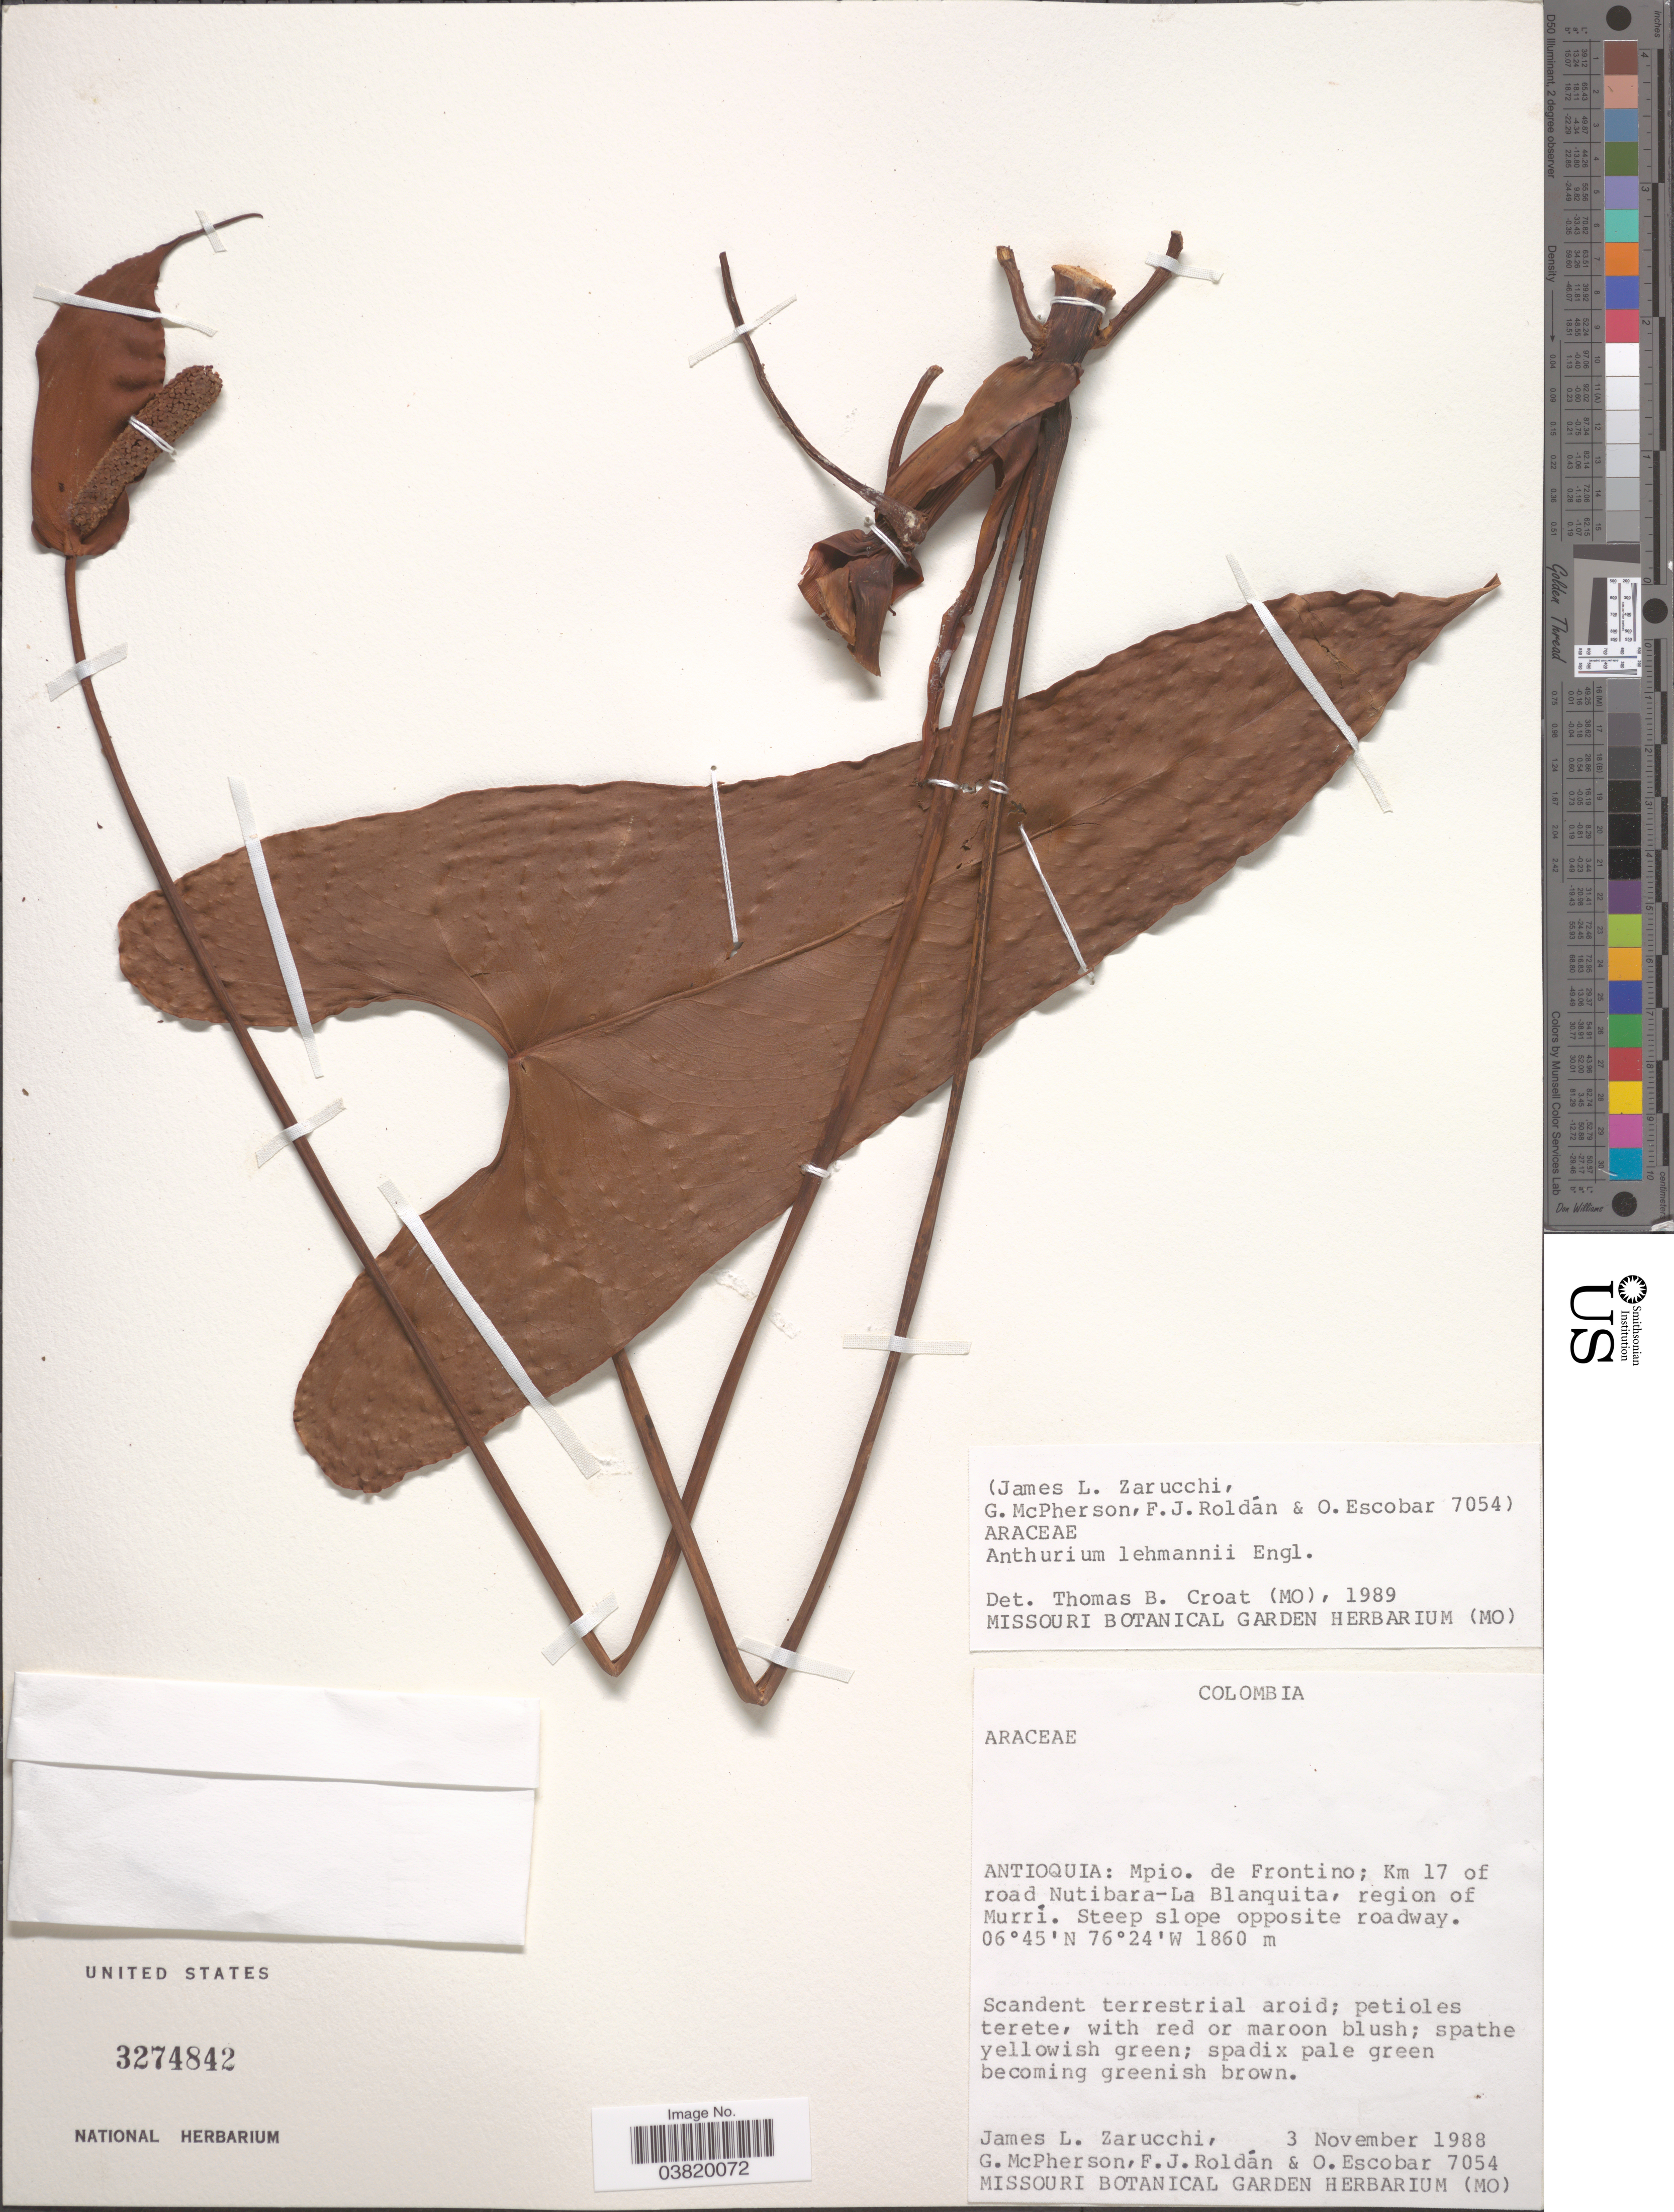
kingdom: Plantae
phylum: Tracheophyta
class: Liliopsida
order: Alismatales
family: Araceae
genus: Anthurium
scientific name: Anthurium lehmannii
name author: Engl.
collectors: J. L. Zarucchi, G. McPherson, F. J. Roldán & O. Escobar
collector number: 7054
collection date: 1988-11-03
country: Colombia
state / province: Antioquia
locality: Mpio. de Frontino; Km17 of road Nutibara-La Blanquita, region of Murri.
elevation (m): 1860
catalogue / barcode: US 3274842